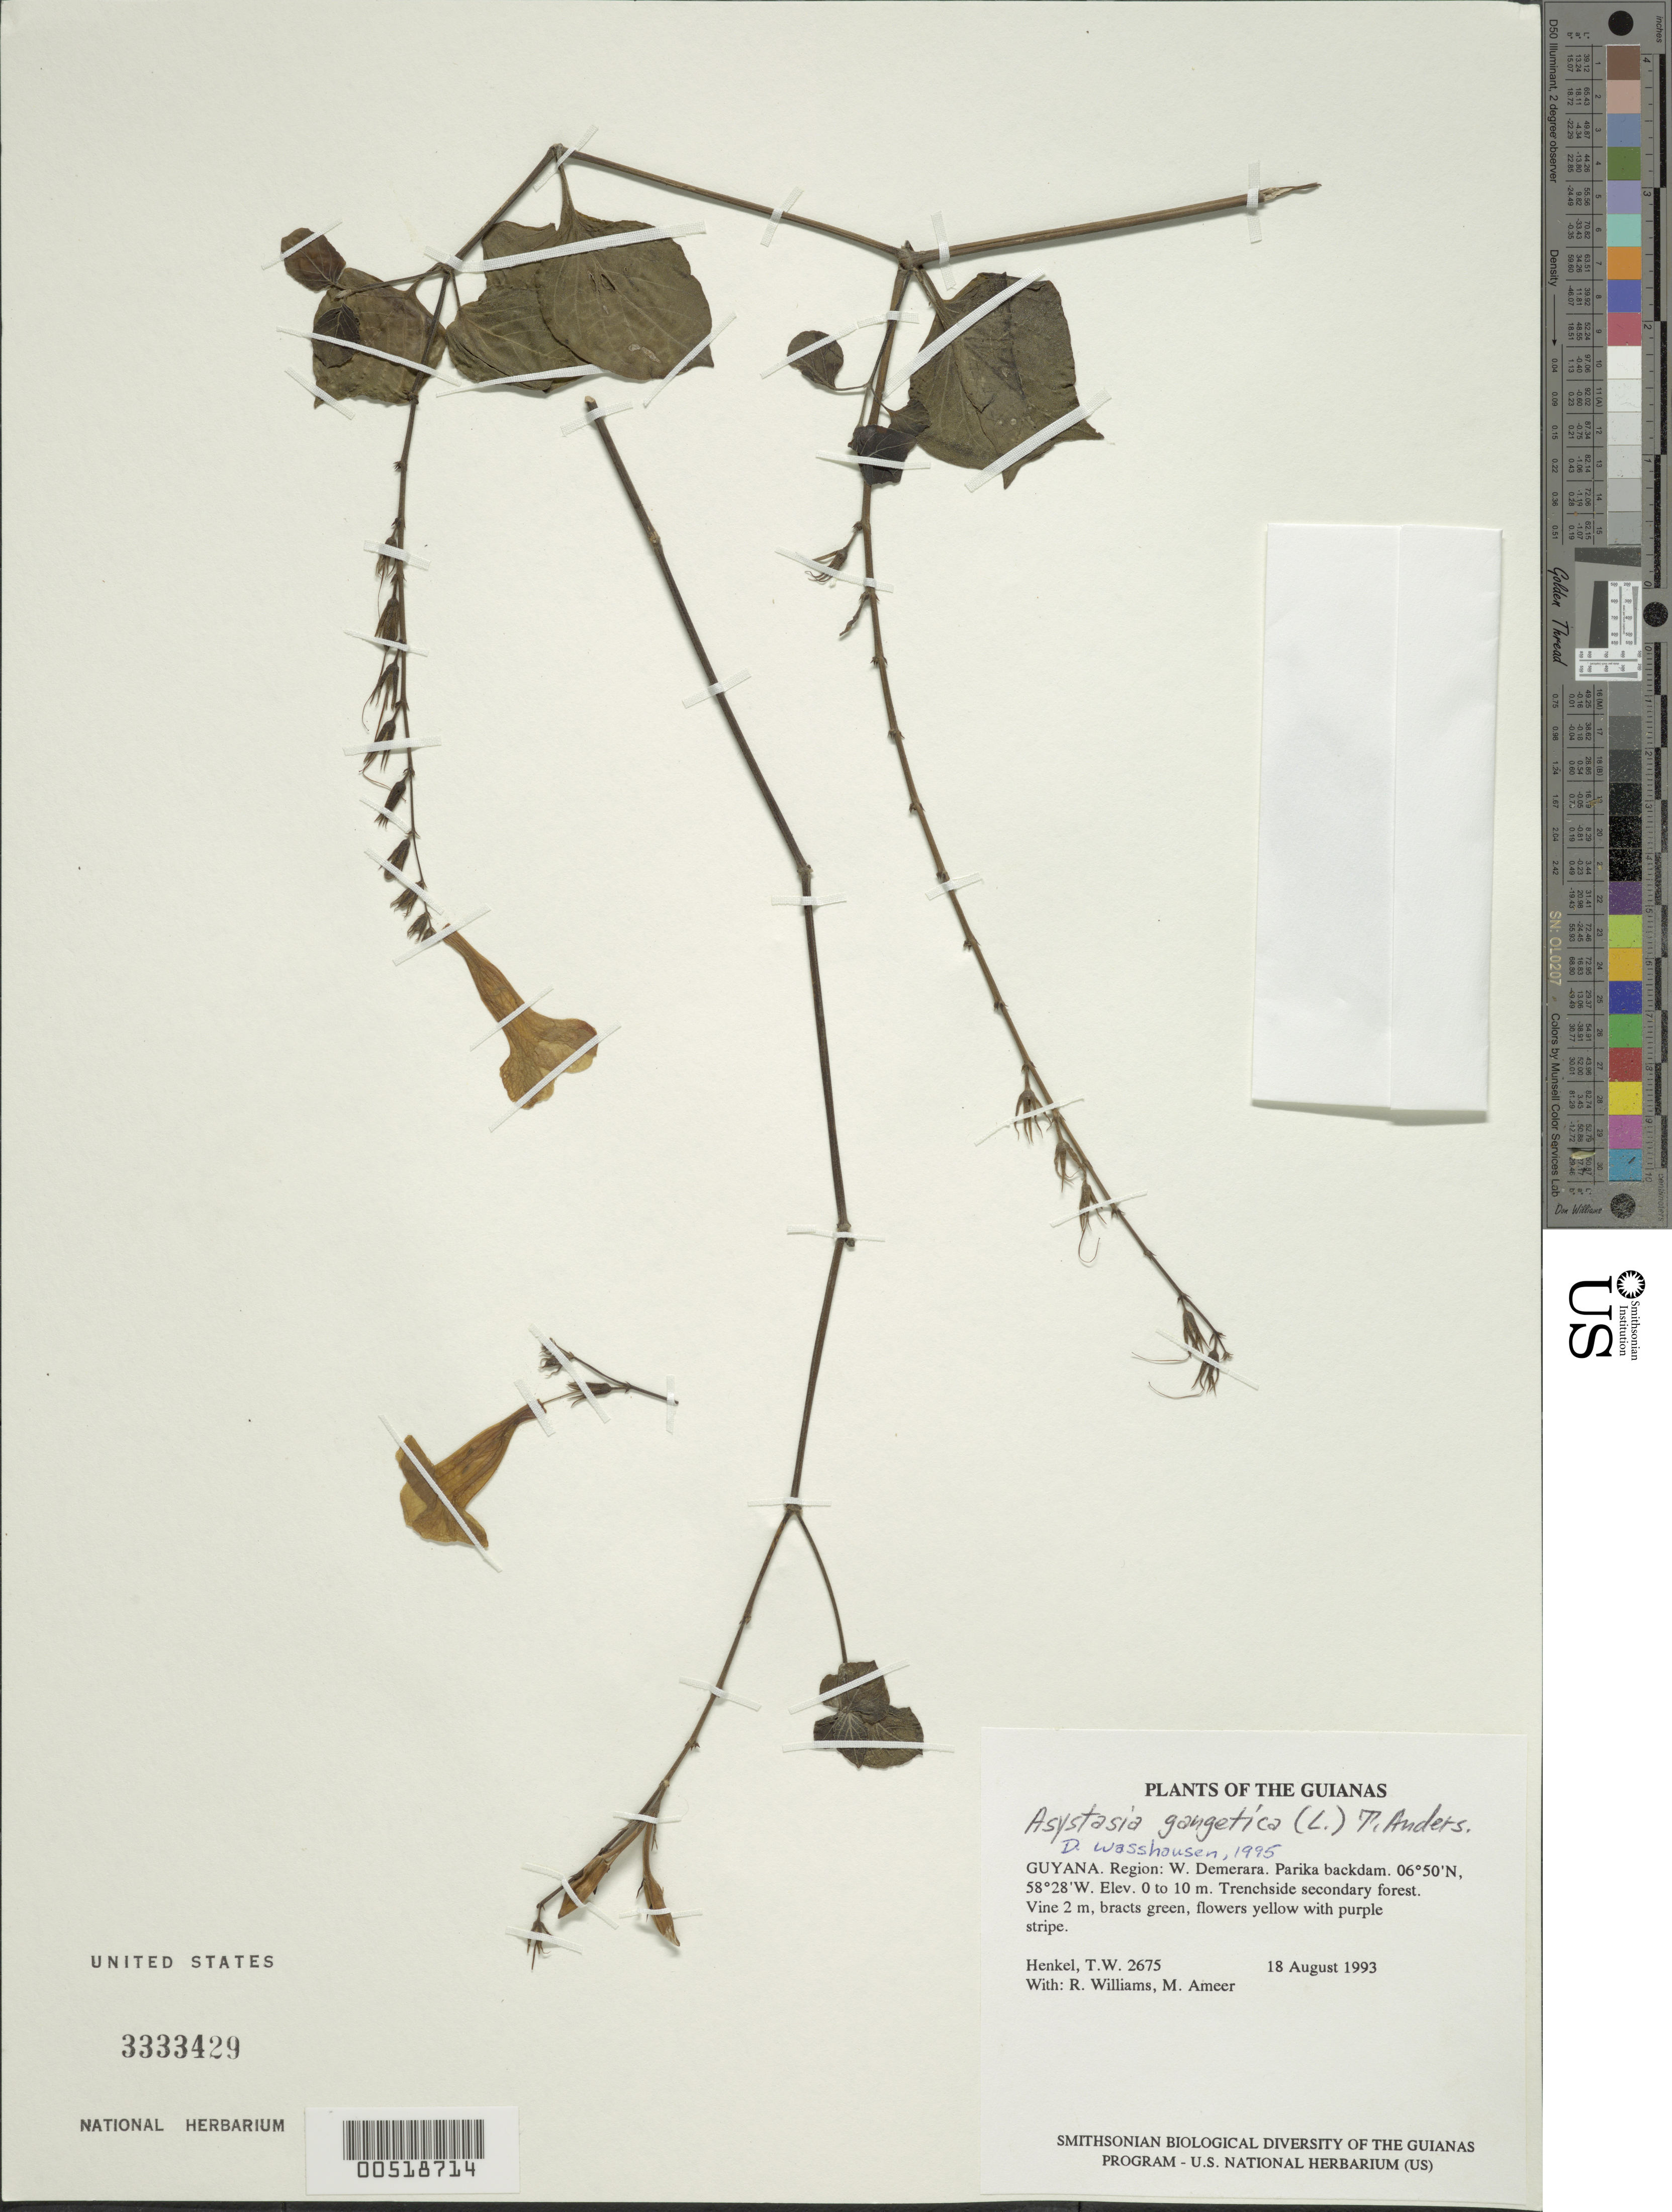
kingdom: Plantae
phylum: Tracheophyta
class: Magnoliopsida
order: Lamiales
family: Acanthaceae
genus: Asystasia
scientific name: Asystasia gangetica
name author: (L.) T. Anderson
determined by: Wasshausen, Dieter C., (BOT), Smithsonian Institution - National Museum of Natural History (UNITED STATES)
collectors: T. Henkel, R. Williams & M. Ameer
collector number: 2675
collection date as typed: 18 August 1993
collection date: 1993-08-18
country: Guyana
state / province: Essequibo Isl-W. Demerara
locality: Parika backdam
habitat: Trenchside secondary forest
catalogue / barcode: US 3333429